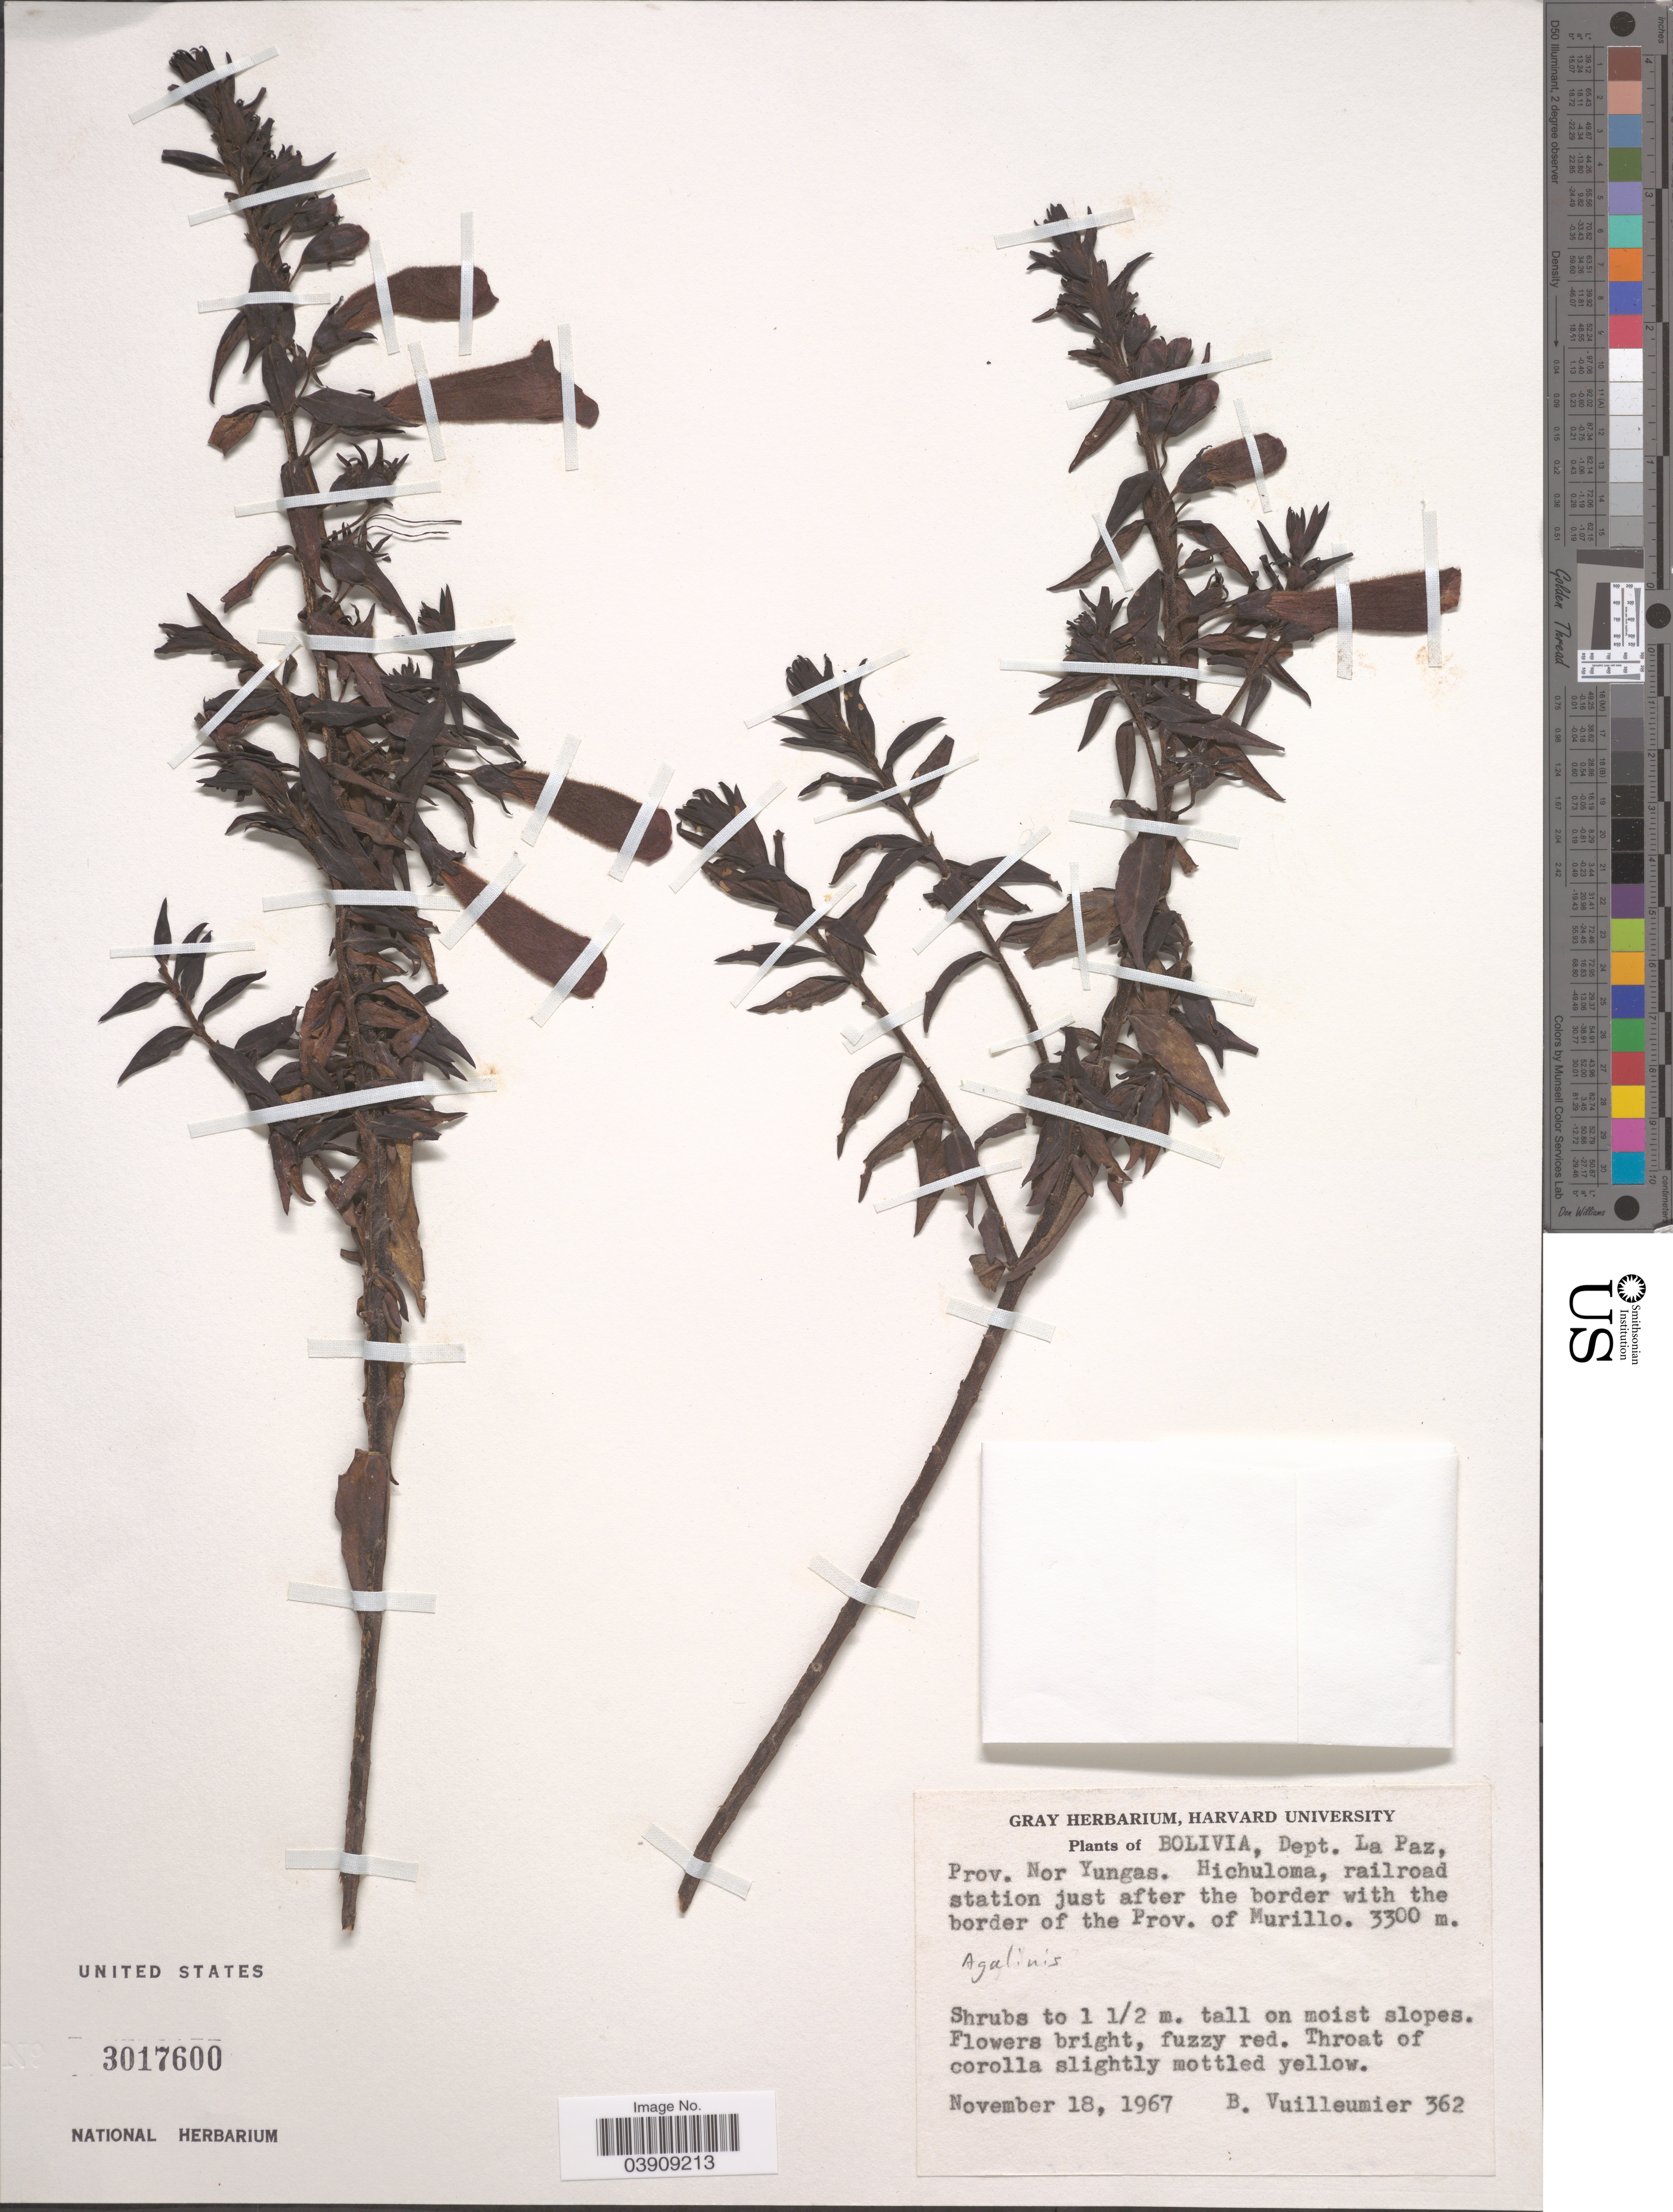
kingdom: Plantae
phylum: Tracheophyta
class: Magnoliopsida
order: Lamiales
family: Orobanchaceae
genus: Agalinis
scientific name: Agalinis sp.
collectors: B. Vuilleumier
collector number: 362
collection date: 1967-11-18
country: Bolivia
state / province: La Paz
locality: Dept. La Paz, Prov. Nor Yungas. Hichuloma, railroad station just after the border with the border of the Prov. of Murillo.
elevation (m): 3300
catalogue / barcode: US 3017600